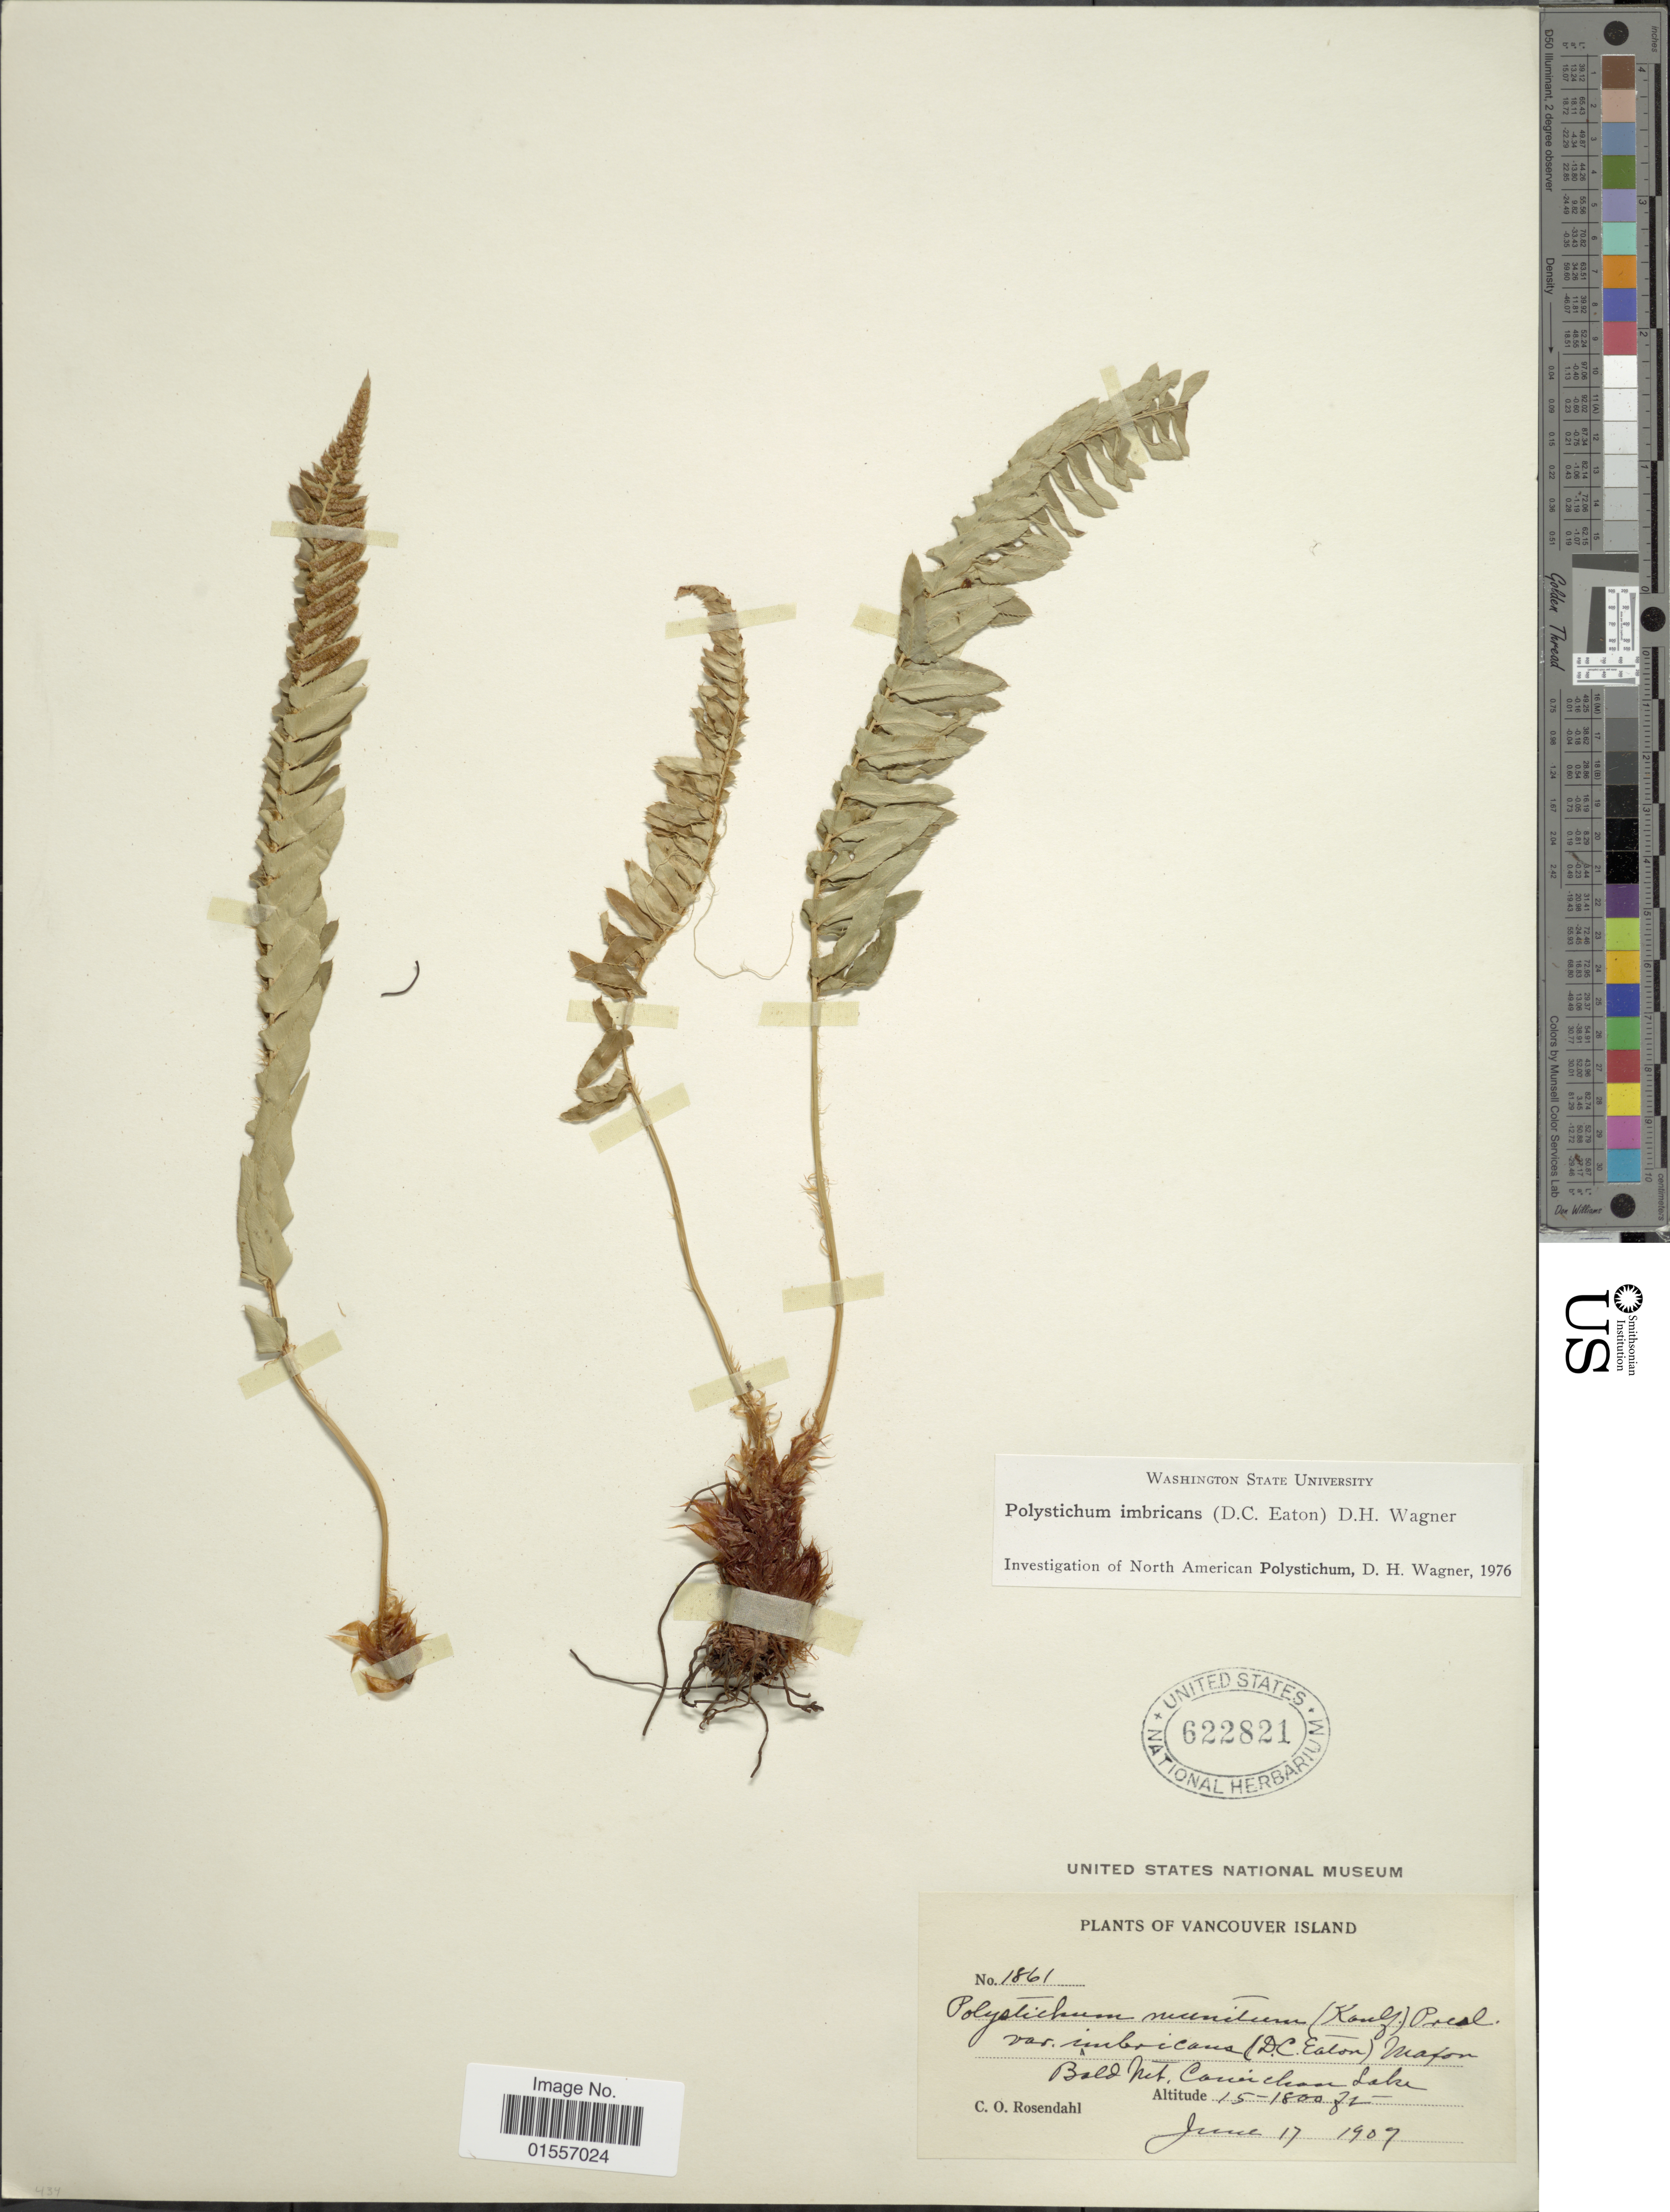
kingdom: Plantae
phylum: Tracheophyta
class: Polypodiopsida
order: Polypodiales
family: Dryopteridaceae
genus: Polystichum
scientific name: Polystichum imbricans subsp. imbricans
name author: (D.C. Eaton) D.H. Wagner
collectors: C. O. Rosendahl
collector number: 1861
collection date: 1907-06-17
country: Canada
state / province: British Columbia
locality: Vancouver Island, Bald Mt., Cowichan Lake.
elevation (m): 457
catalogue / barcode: US 622821